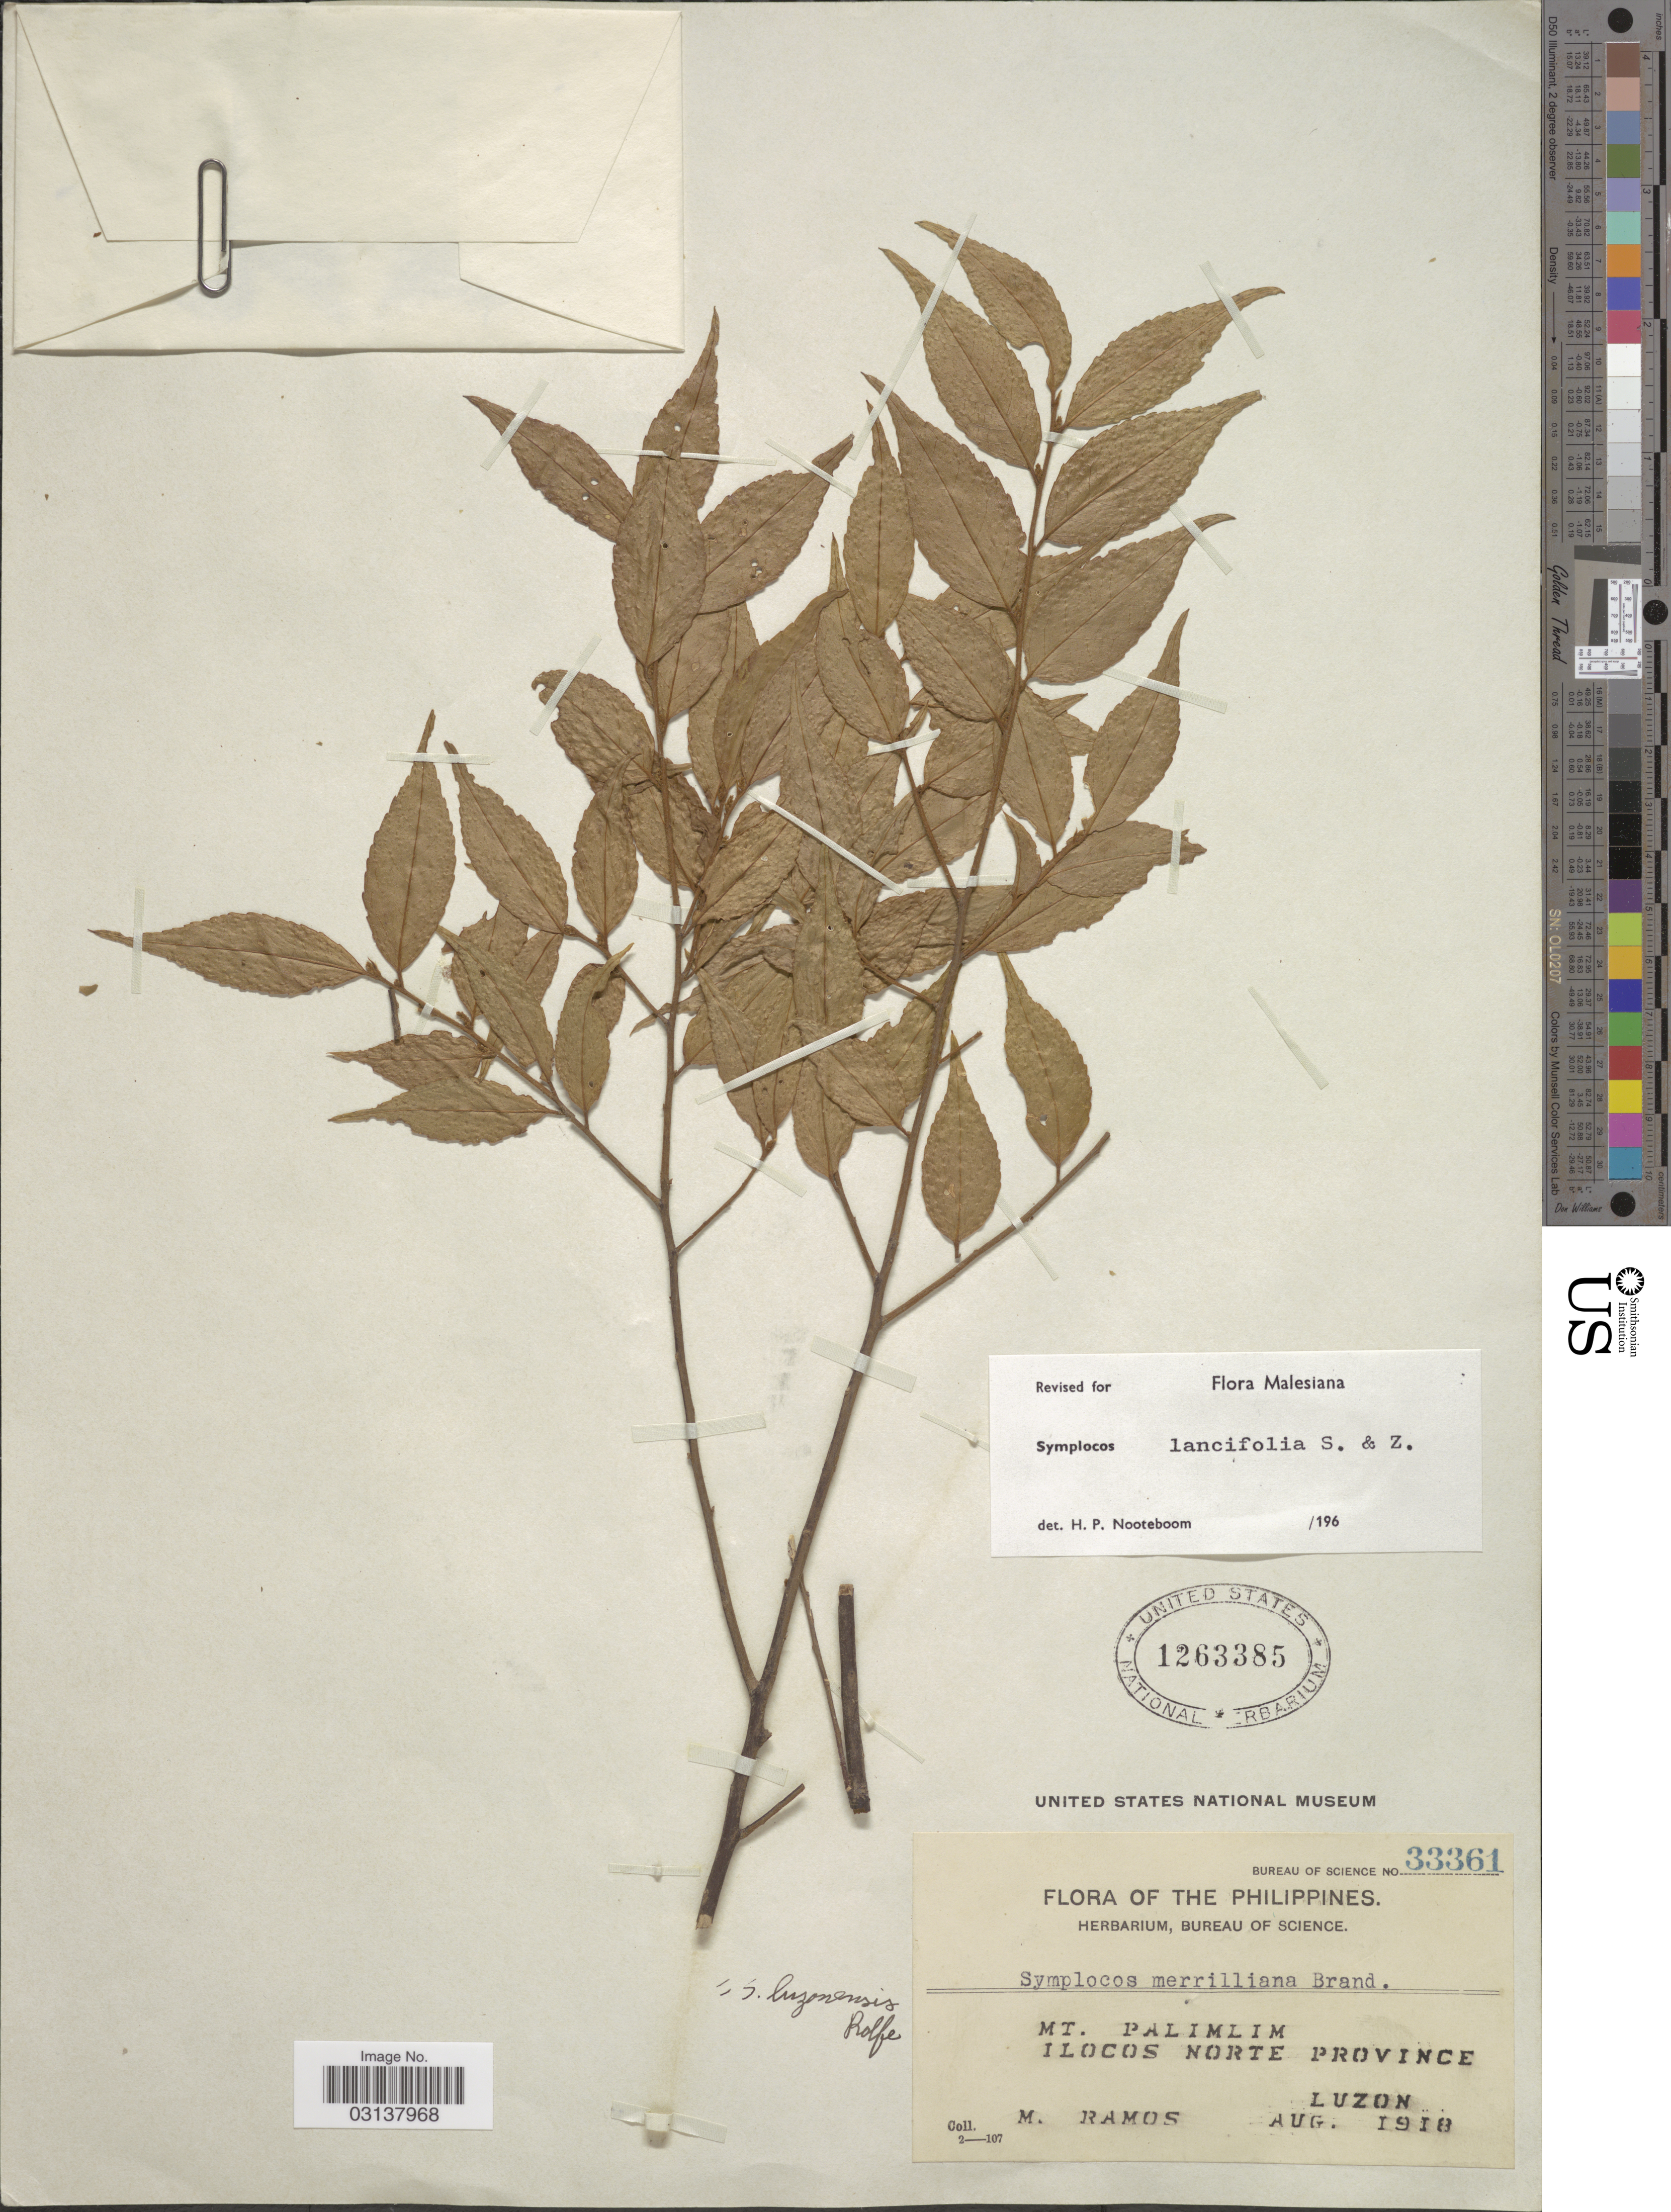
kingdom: Plantae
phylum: Tracheophyta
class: Magnoliopsida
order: Ericales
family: Symplocaceae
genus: Symplocos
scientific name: Symplocos lancifolia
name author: Siebert & Zucc.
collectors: M. Ramos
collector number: Bureau of Science 33361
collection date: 1918-08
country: Philippines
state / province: Ilocos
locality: The Philippines. Mt. Palimlim. Ilocos Norte Province Luzon.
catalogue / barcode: US 1263385